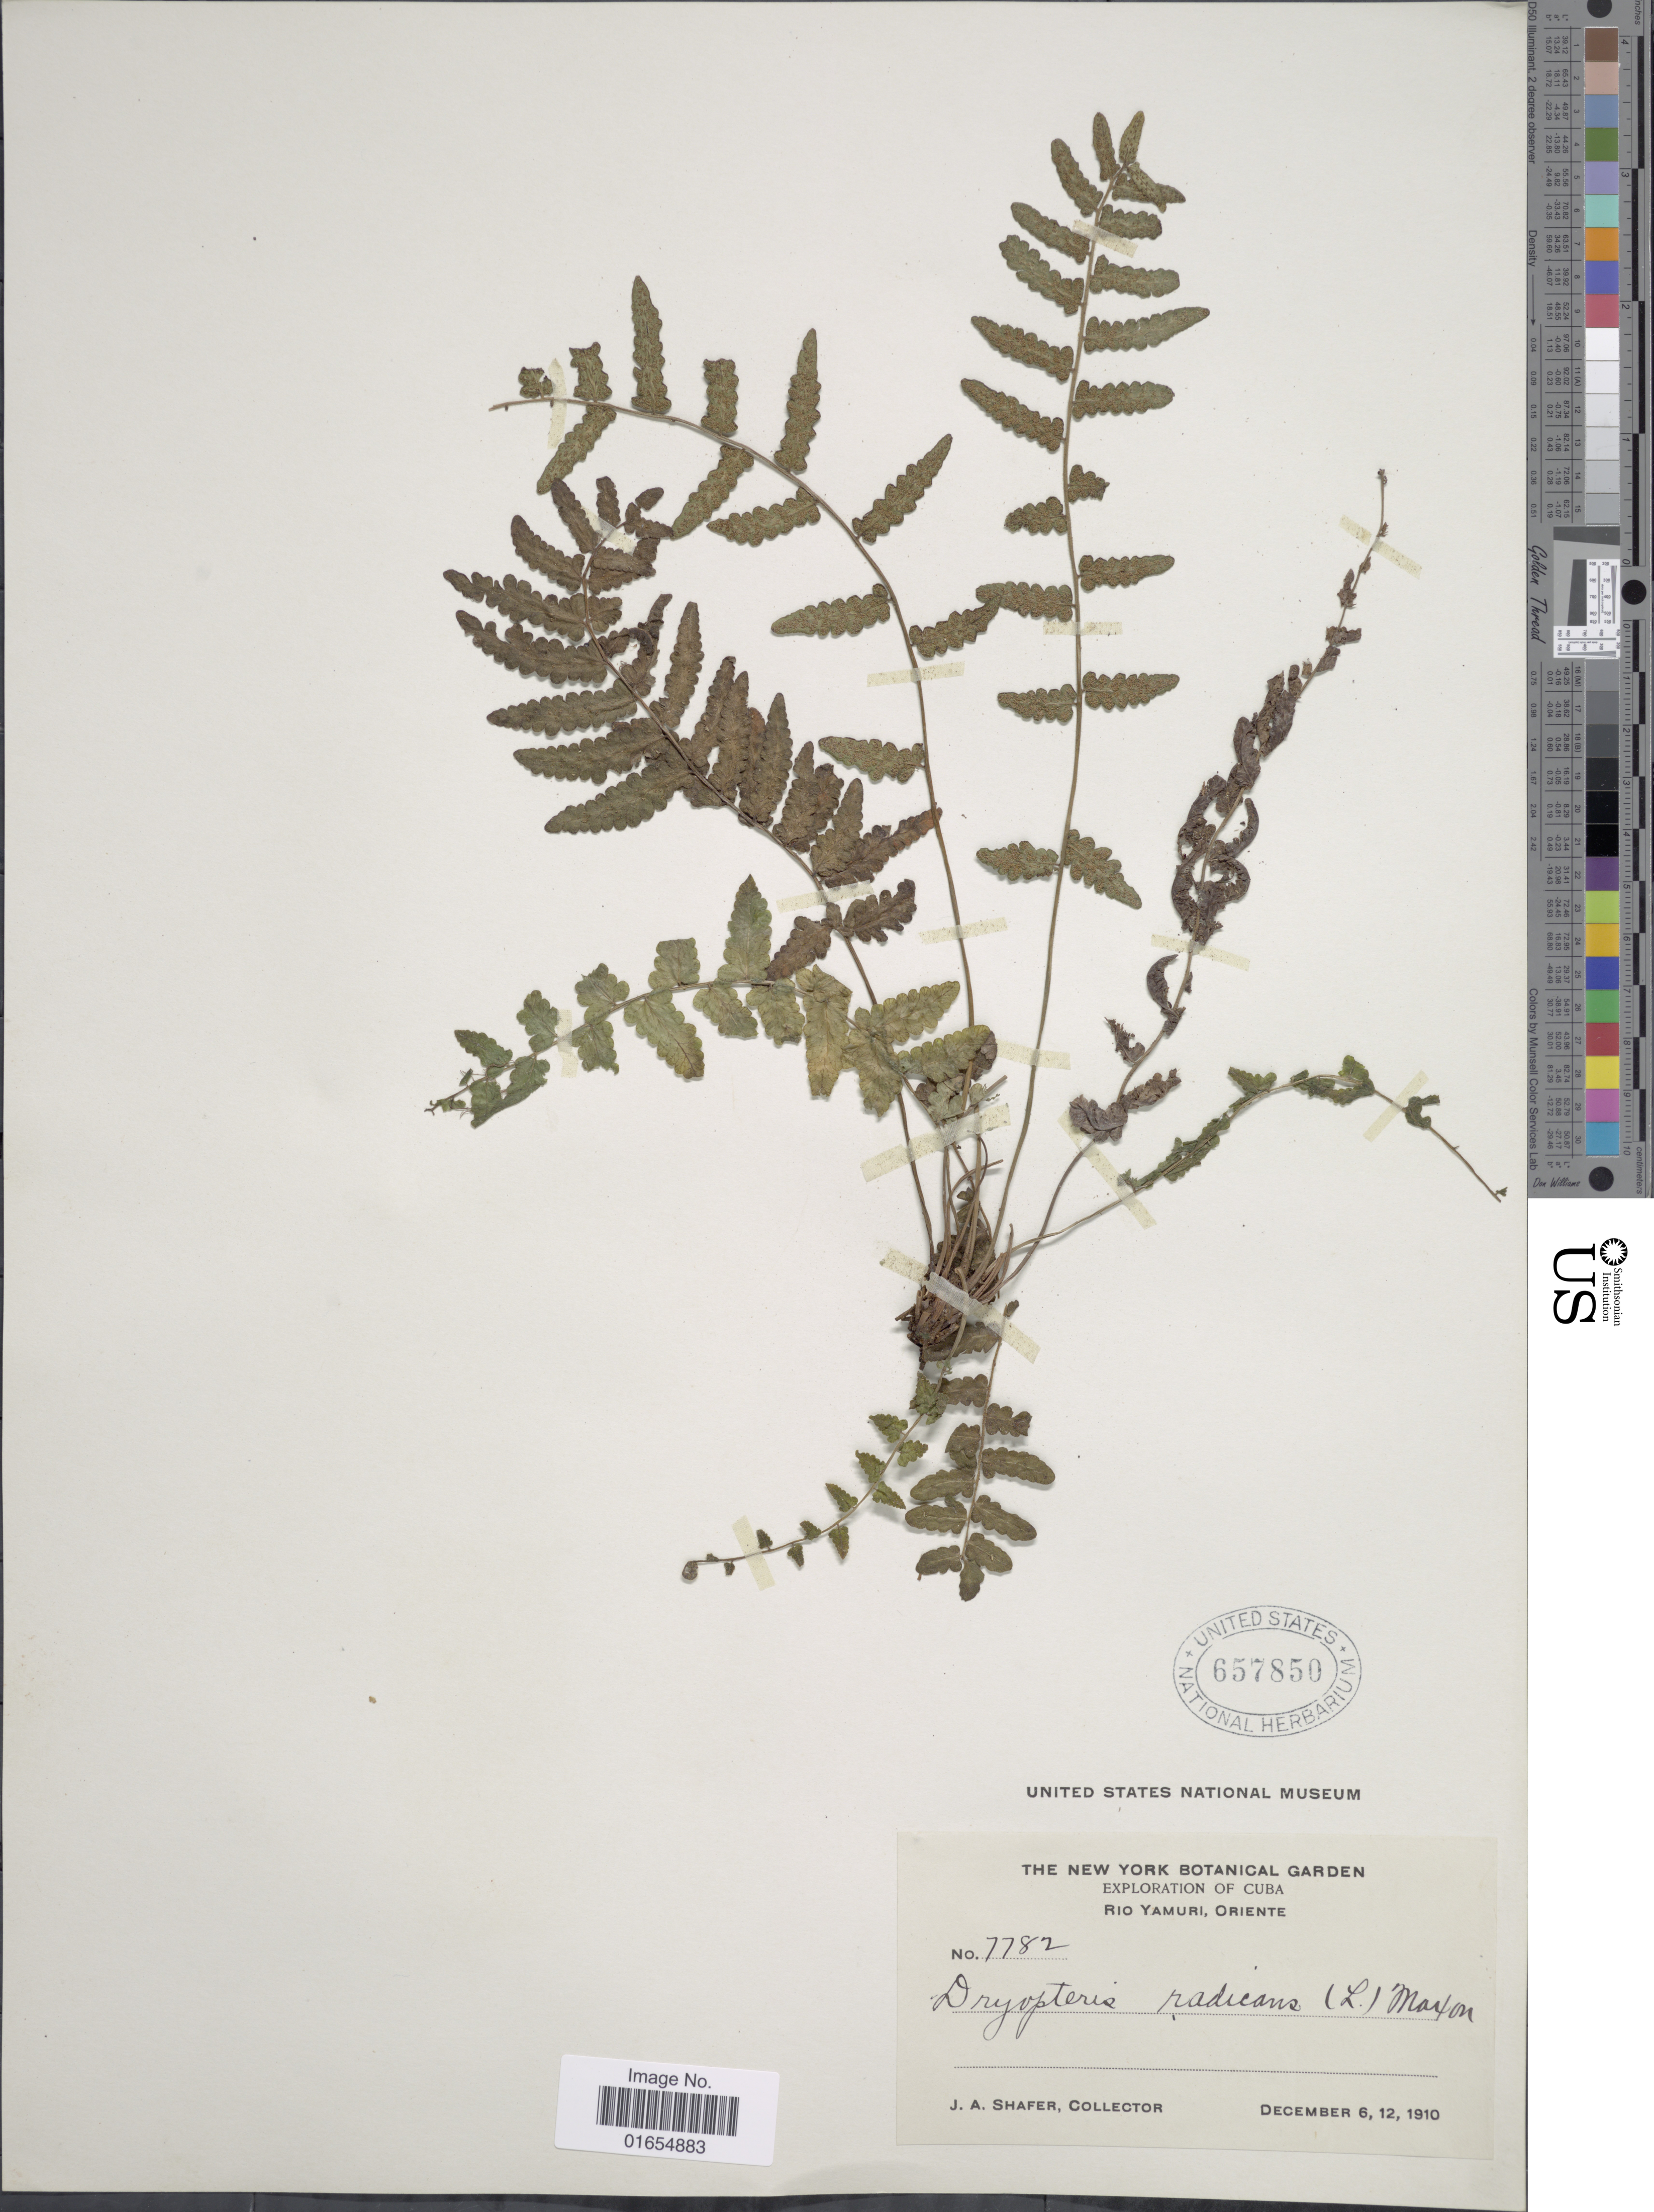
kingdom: Plantae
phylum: Tracheophyta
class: Polypodiopsida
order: Polypodiales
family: Thelypteridaceae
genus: Goniopteris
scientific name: Goniopteris reptans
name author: (J.F. Gmel.) C. Presl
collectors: J. A. Shafer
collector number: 7782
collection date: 1910-12-06/1910-12-12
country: Cuba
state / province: Oriente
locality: Rio Yamuri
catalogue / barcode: US 657850